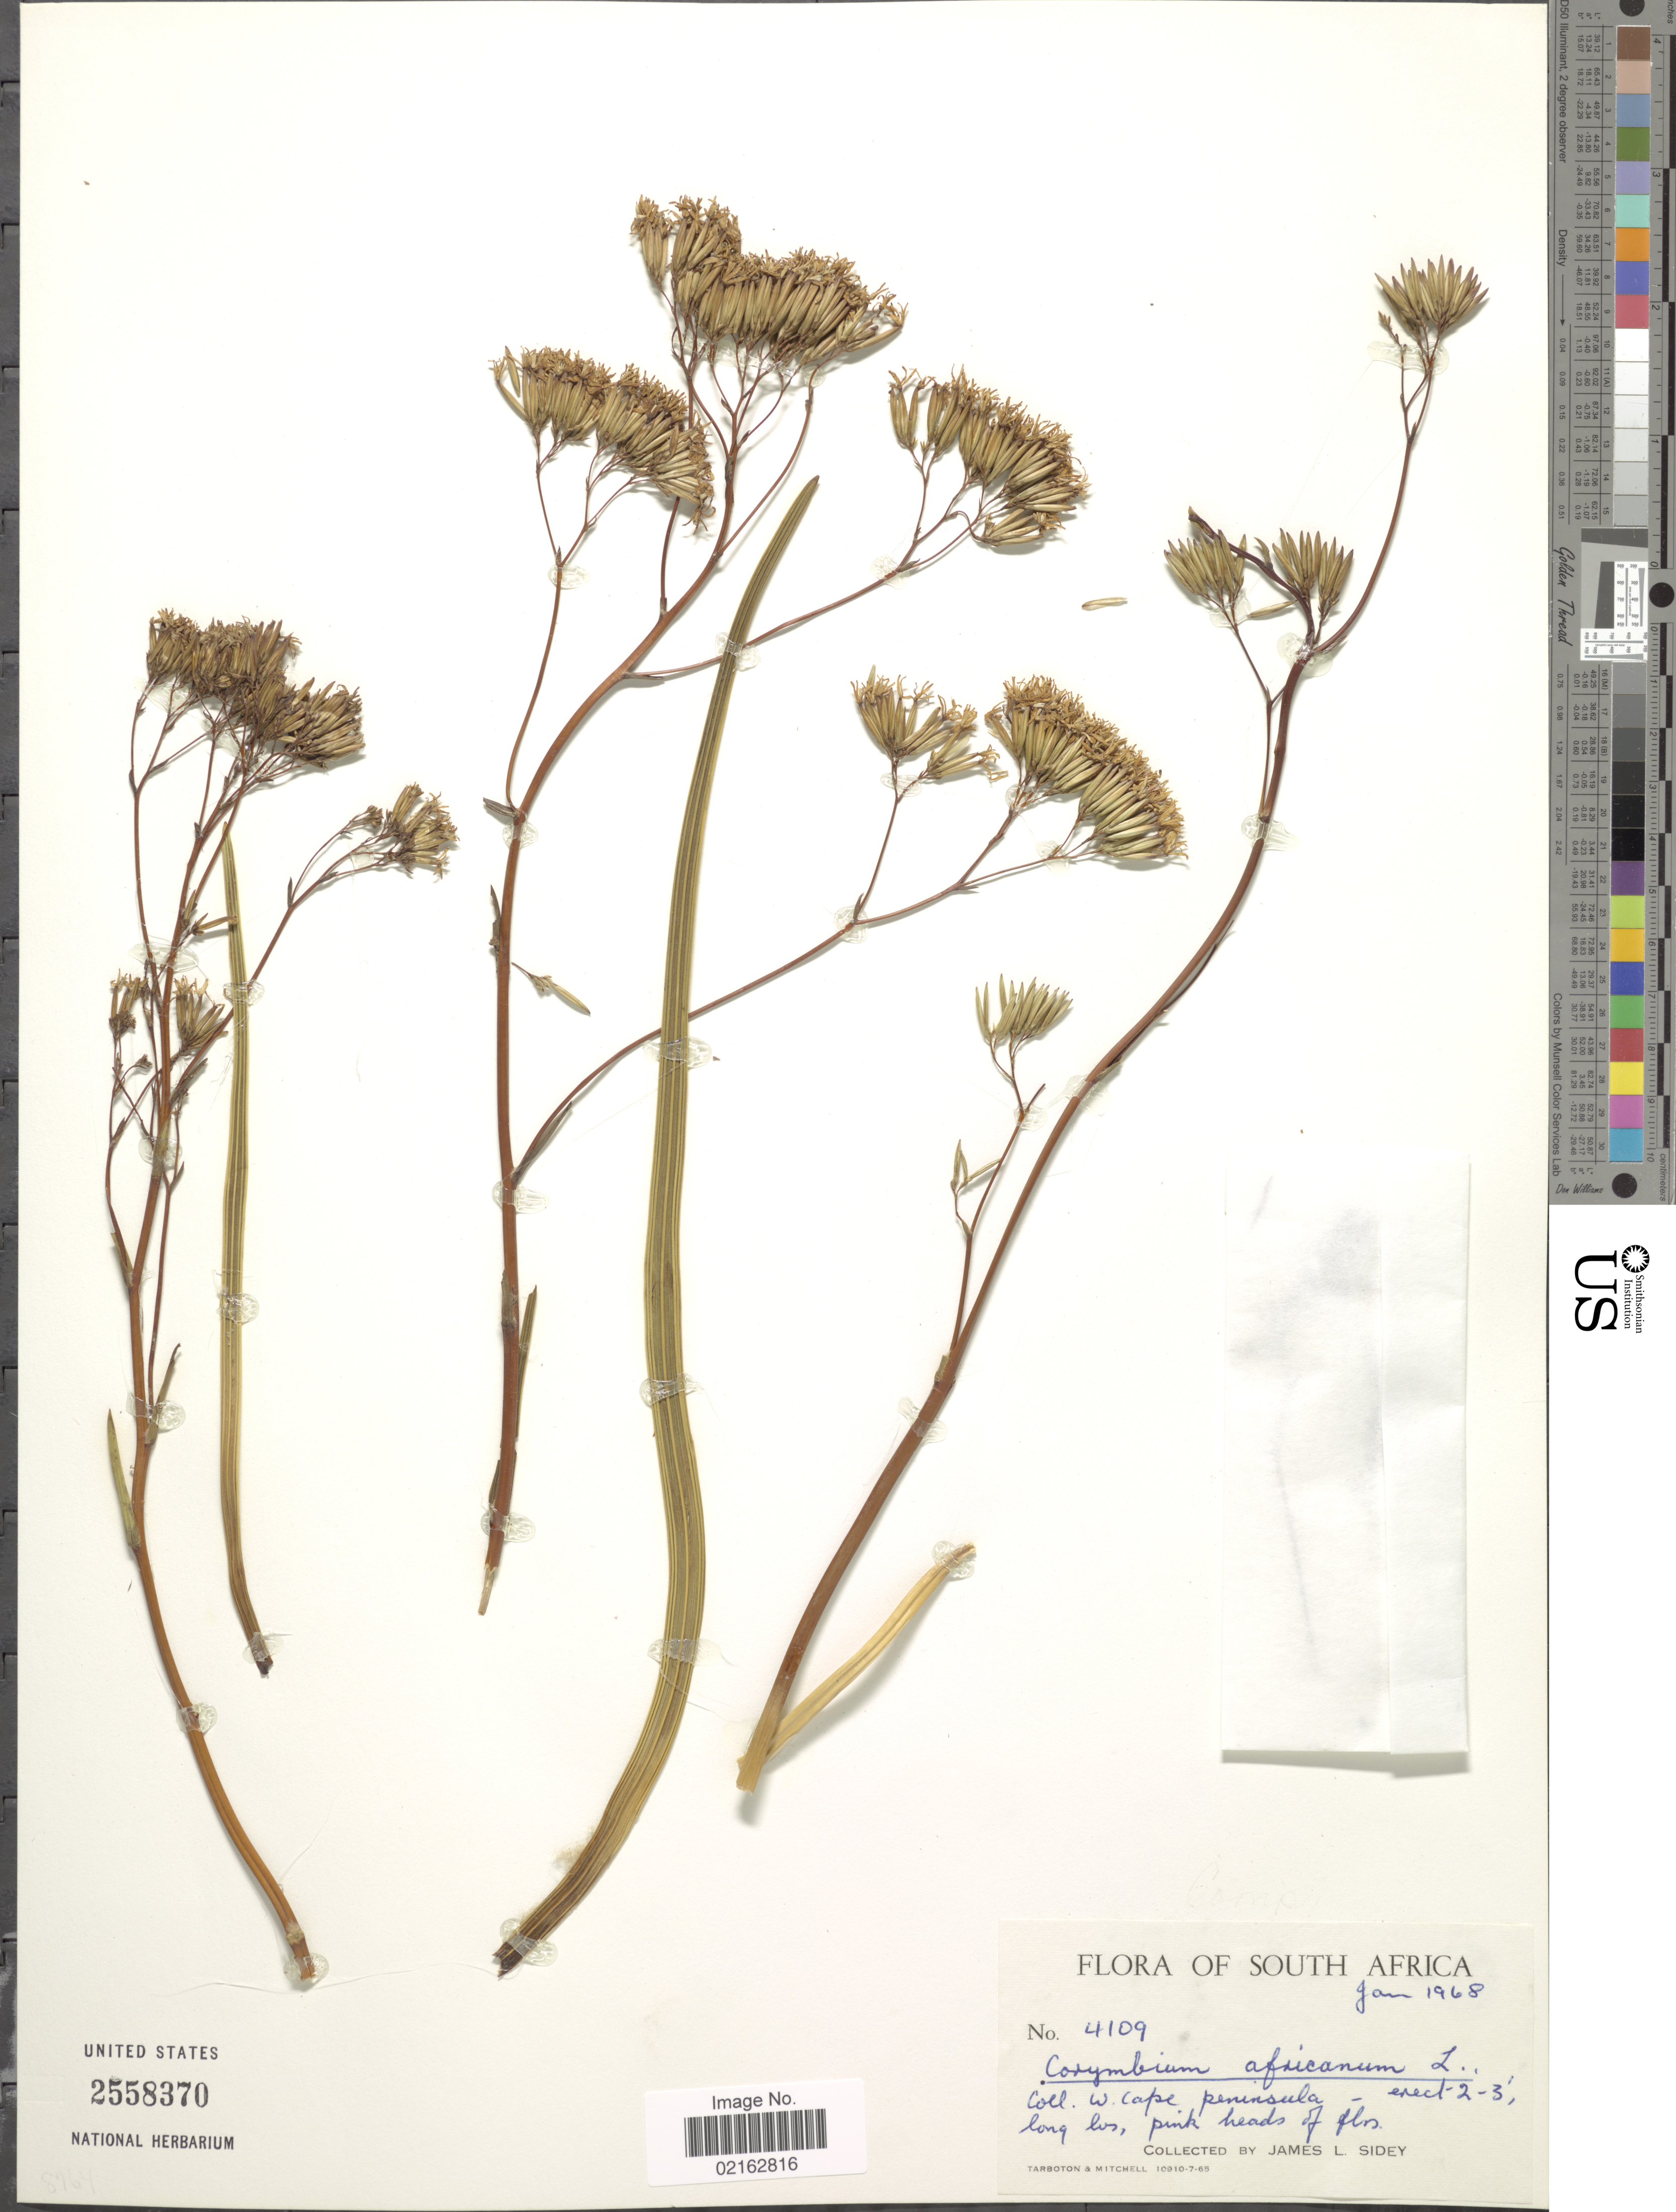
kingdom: Plantae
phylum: Tracheophyta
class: Magnoliopsida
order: Asterales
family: Asteraceae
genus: Corymbium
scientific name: Corymbium africanum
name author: L.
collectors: J. L. Sidey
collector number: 4109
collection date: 1968-01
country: South Africa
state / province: Western Cape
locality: W. Cape peninsula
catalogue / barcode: US 2558370